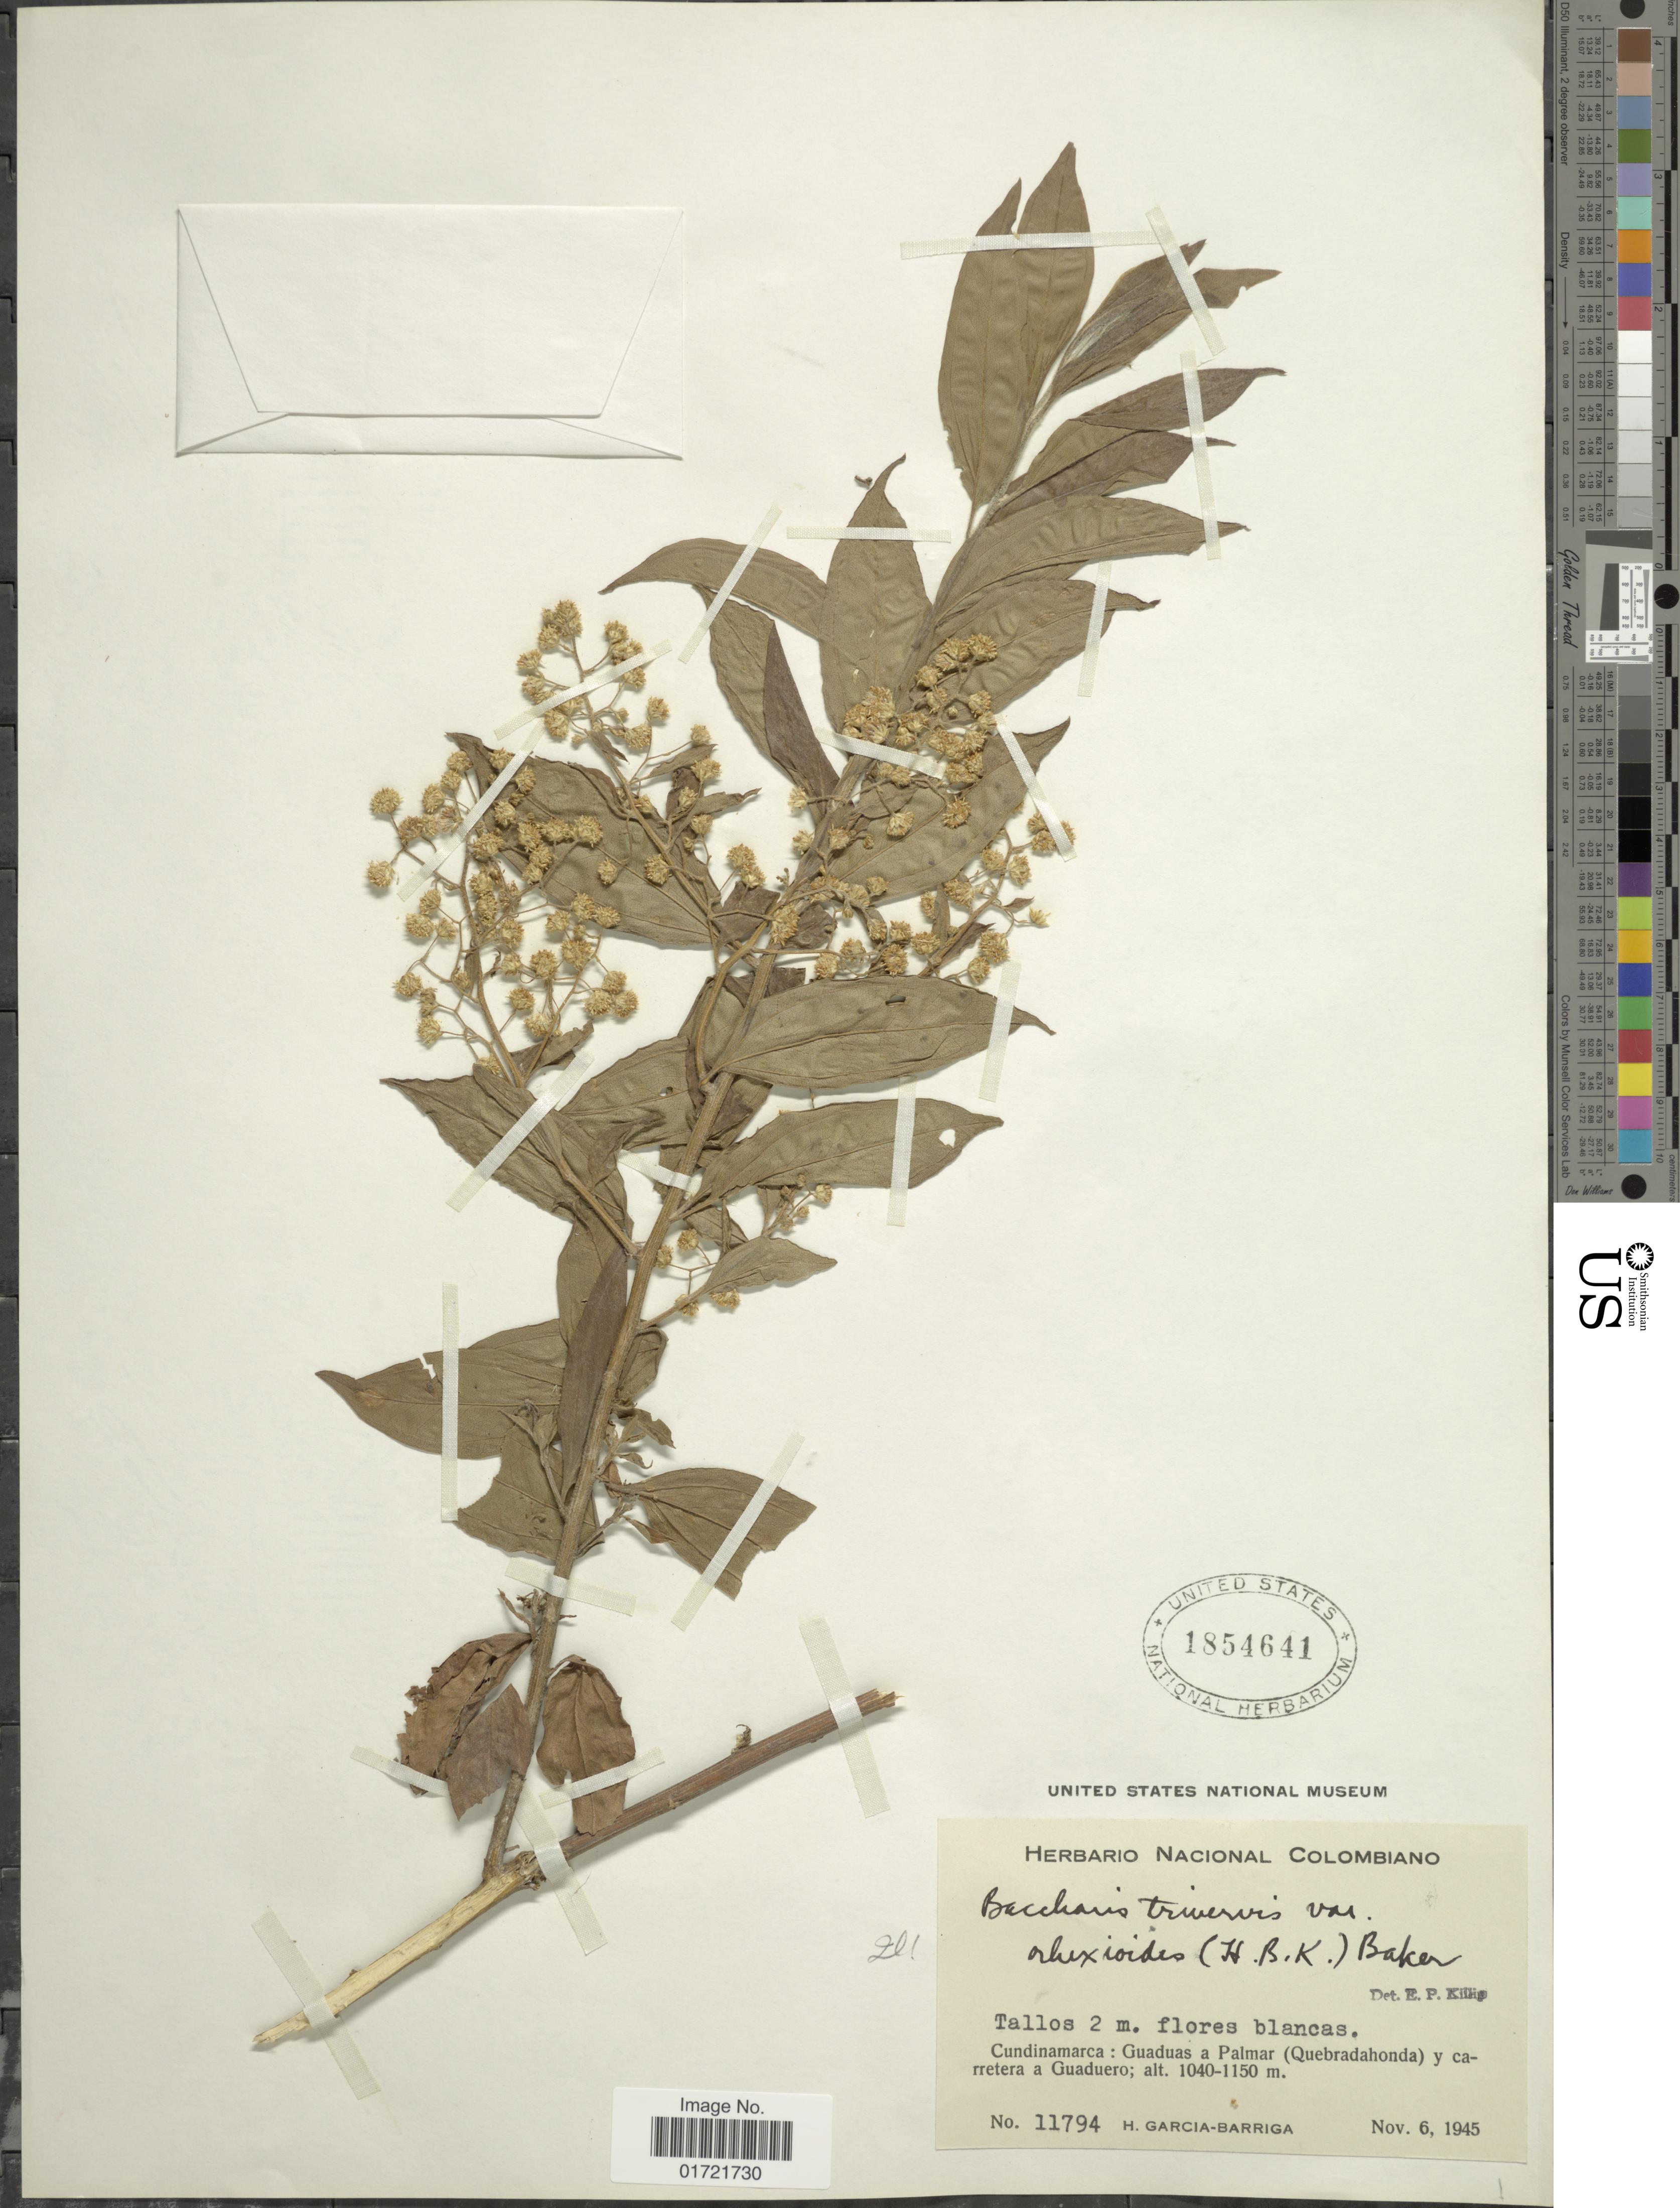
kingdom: Plantae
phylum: Tracheophyta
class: Magnoliopsida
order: Asterales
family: Asteraceae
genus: Baccharis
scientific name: Baccharis trinervis var. rhexioides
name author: (Kunth) Baker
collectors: H. García Barriga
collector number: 11794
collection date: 1945-11-06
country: Colombia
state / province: Cundinamarca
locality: Cundinamarca: Guaduas a Palmar (Quebradahonda) y carretera a Guaduero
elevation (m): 1040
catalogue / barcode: US 1854641